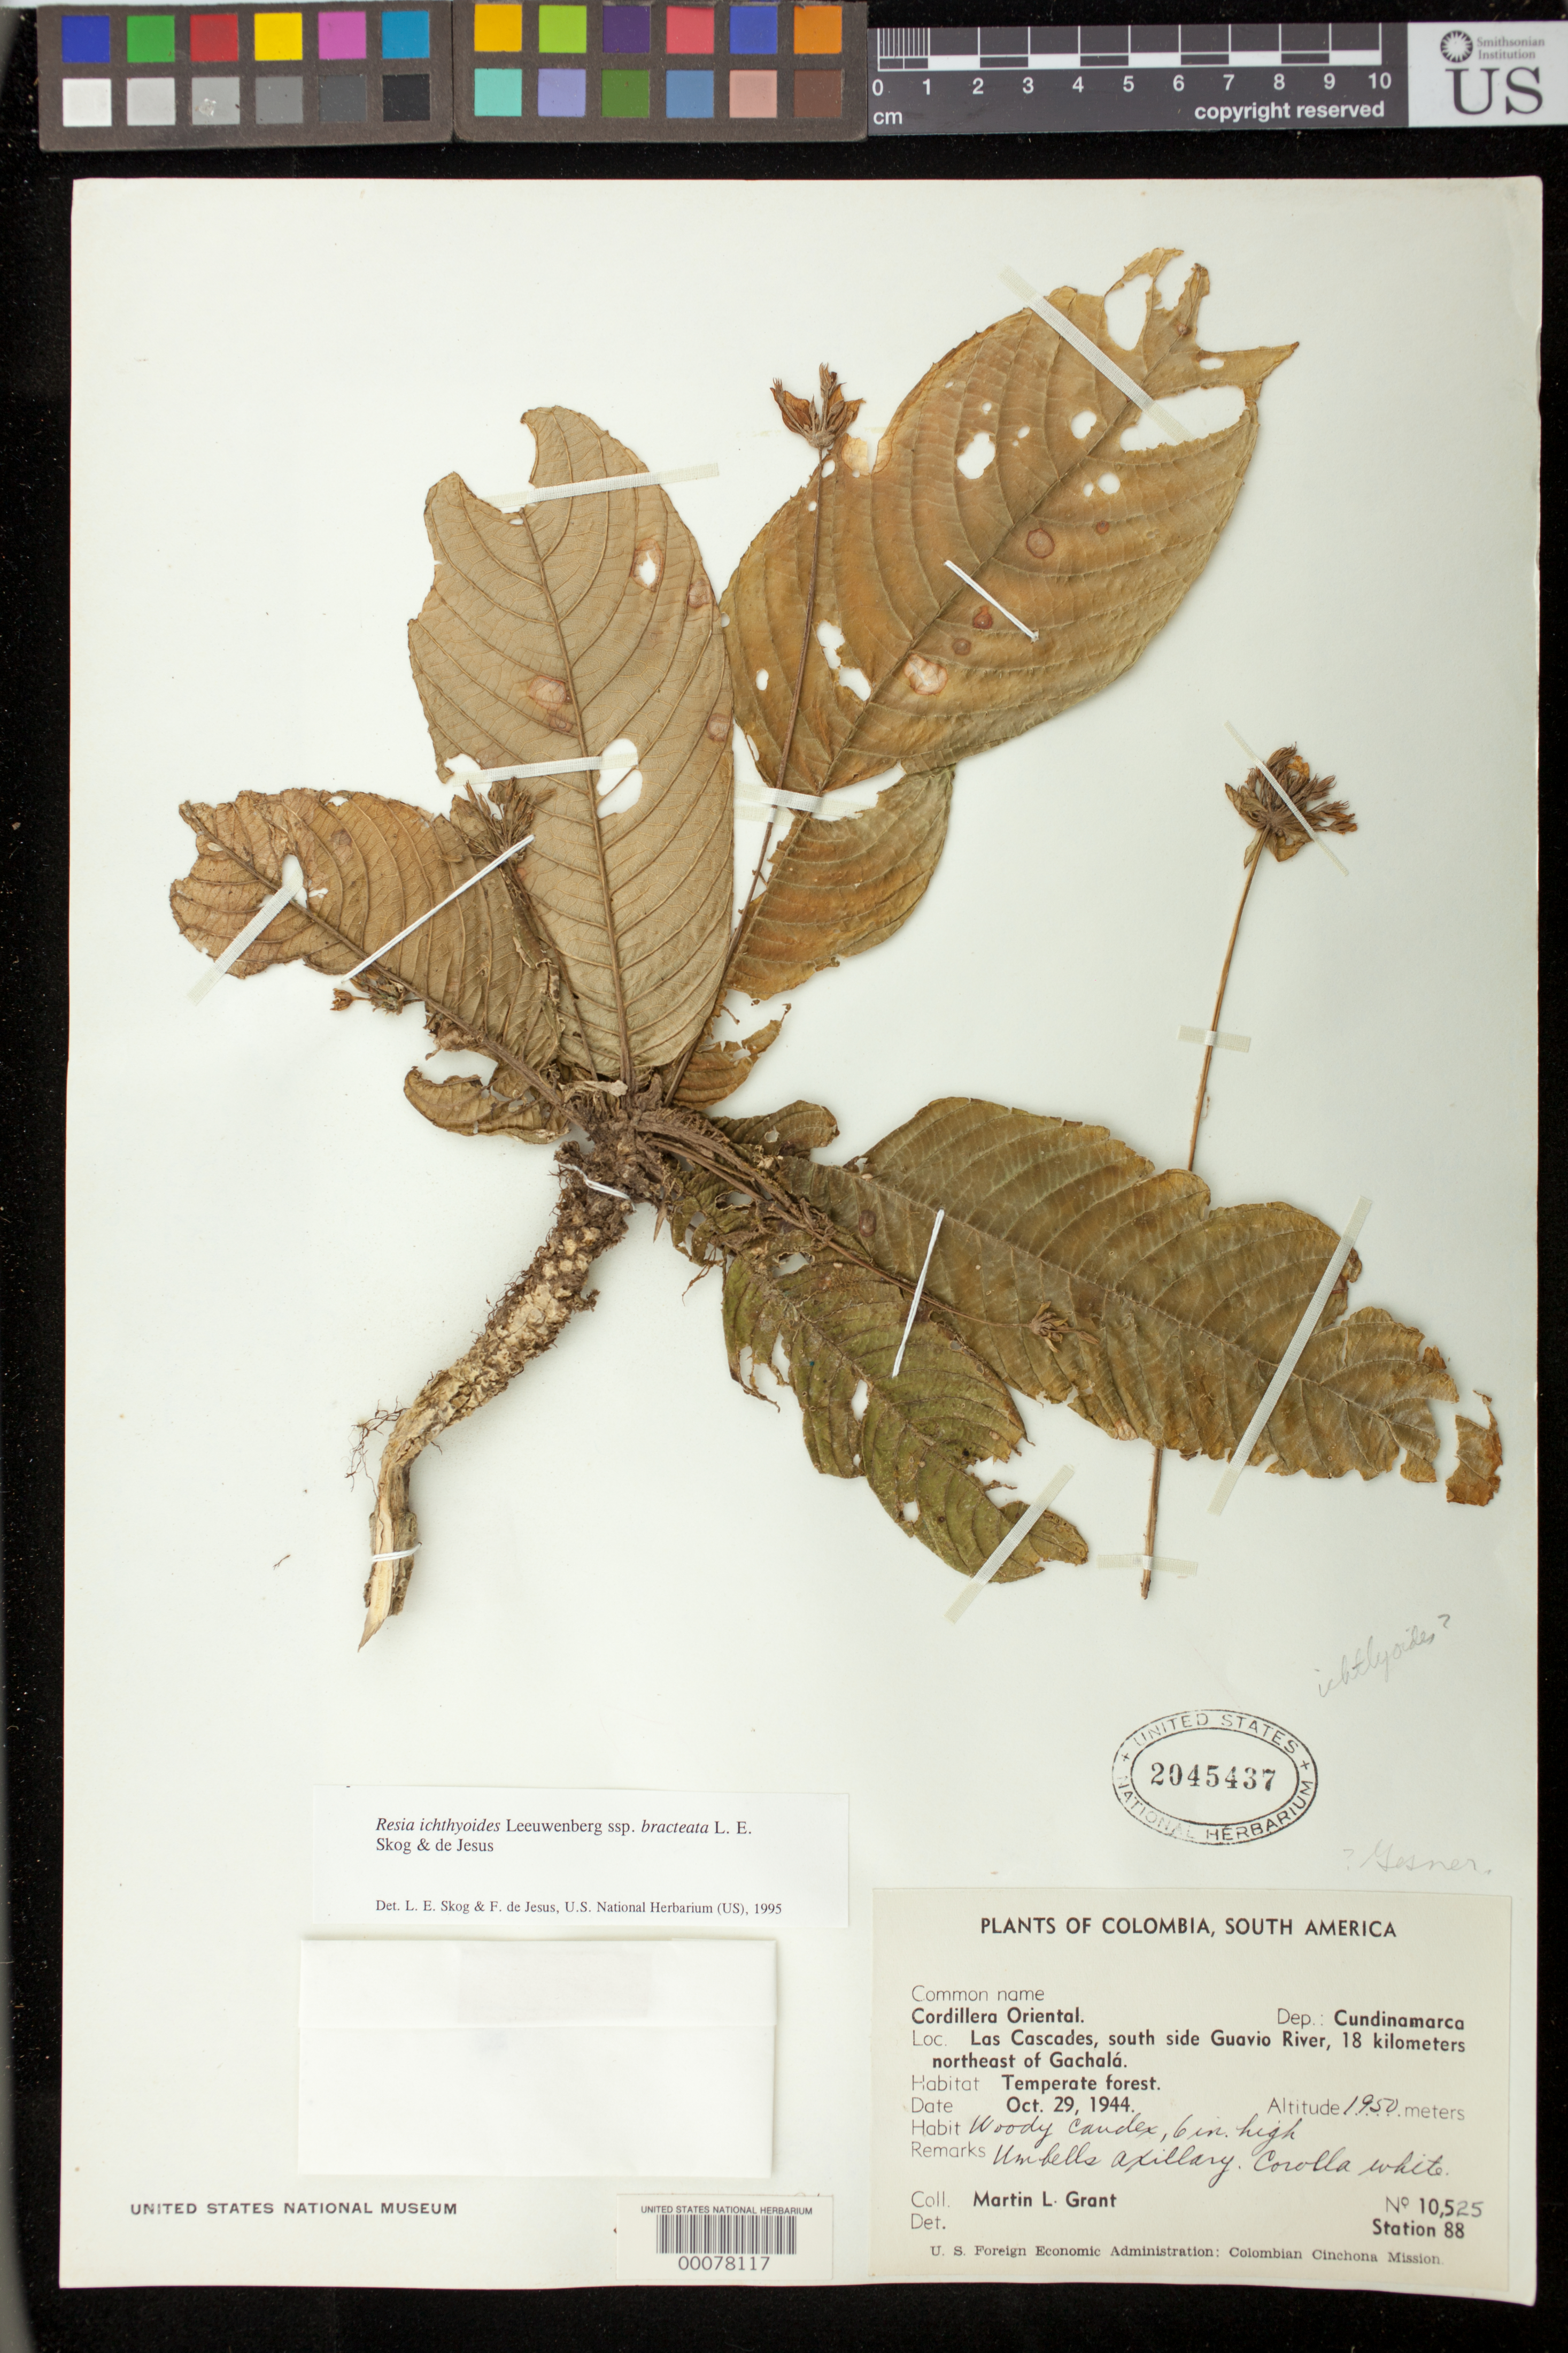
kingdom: Plantae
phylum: Tracheophyta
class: Magnoliopsida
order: Lamiales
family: Gesneriaceae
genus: Resia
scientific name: Resia ichthyoides subsp. bracteata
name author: L.E. Skog & de Jesus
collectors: M. L. Grant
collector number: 10525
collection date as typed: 29 Oct 1944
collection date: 1944-10-29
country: Colombia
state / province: Cundinamarca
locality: Cordillera Oriental. Las Cascades, south side Guavio River, 18 km NE of Gachalá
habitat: Temperate forest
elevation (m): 1950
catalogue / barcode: US 2045437